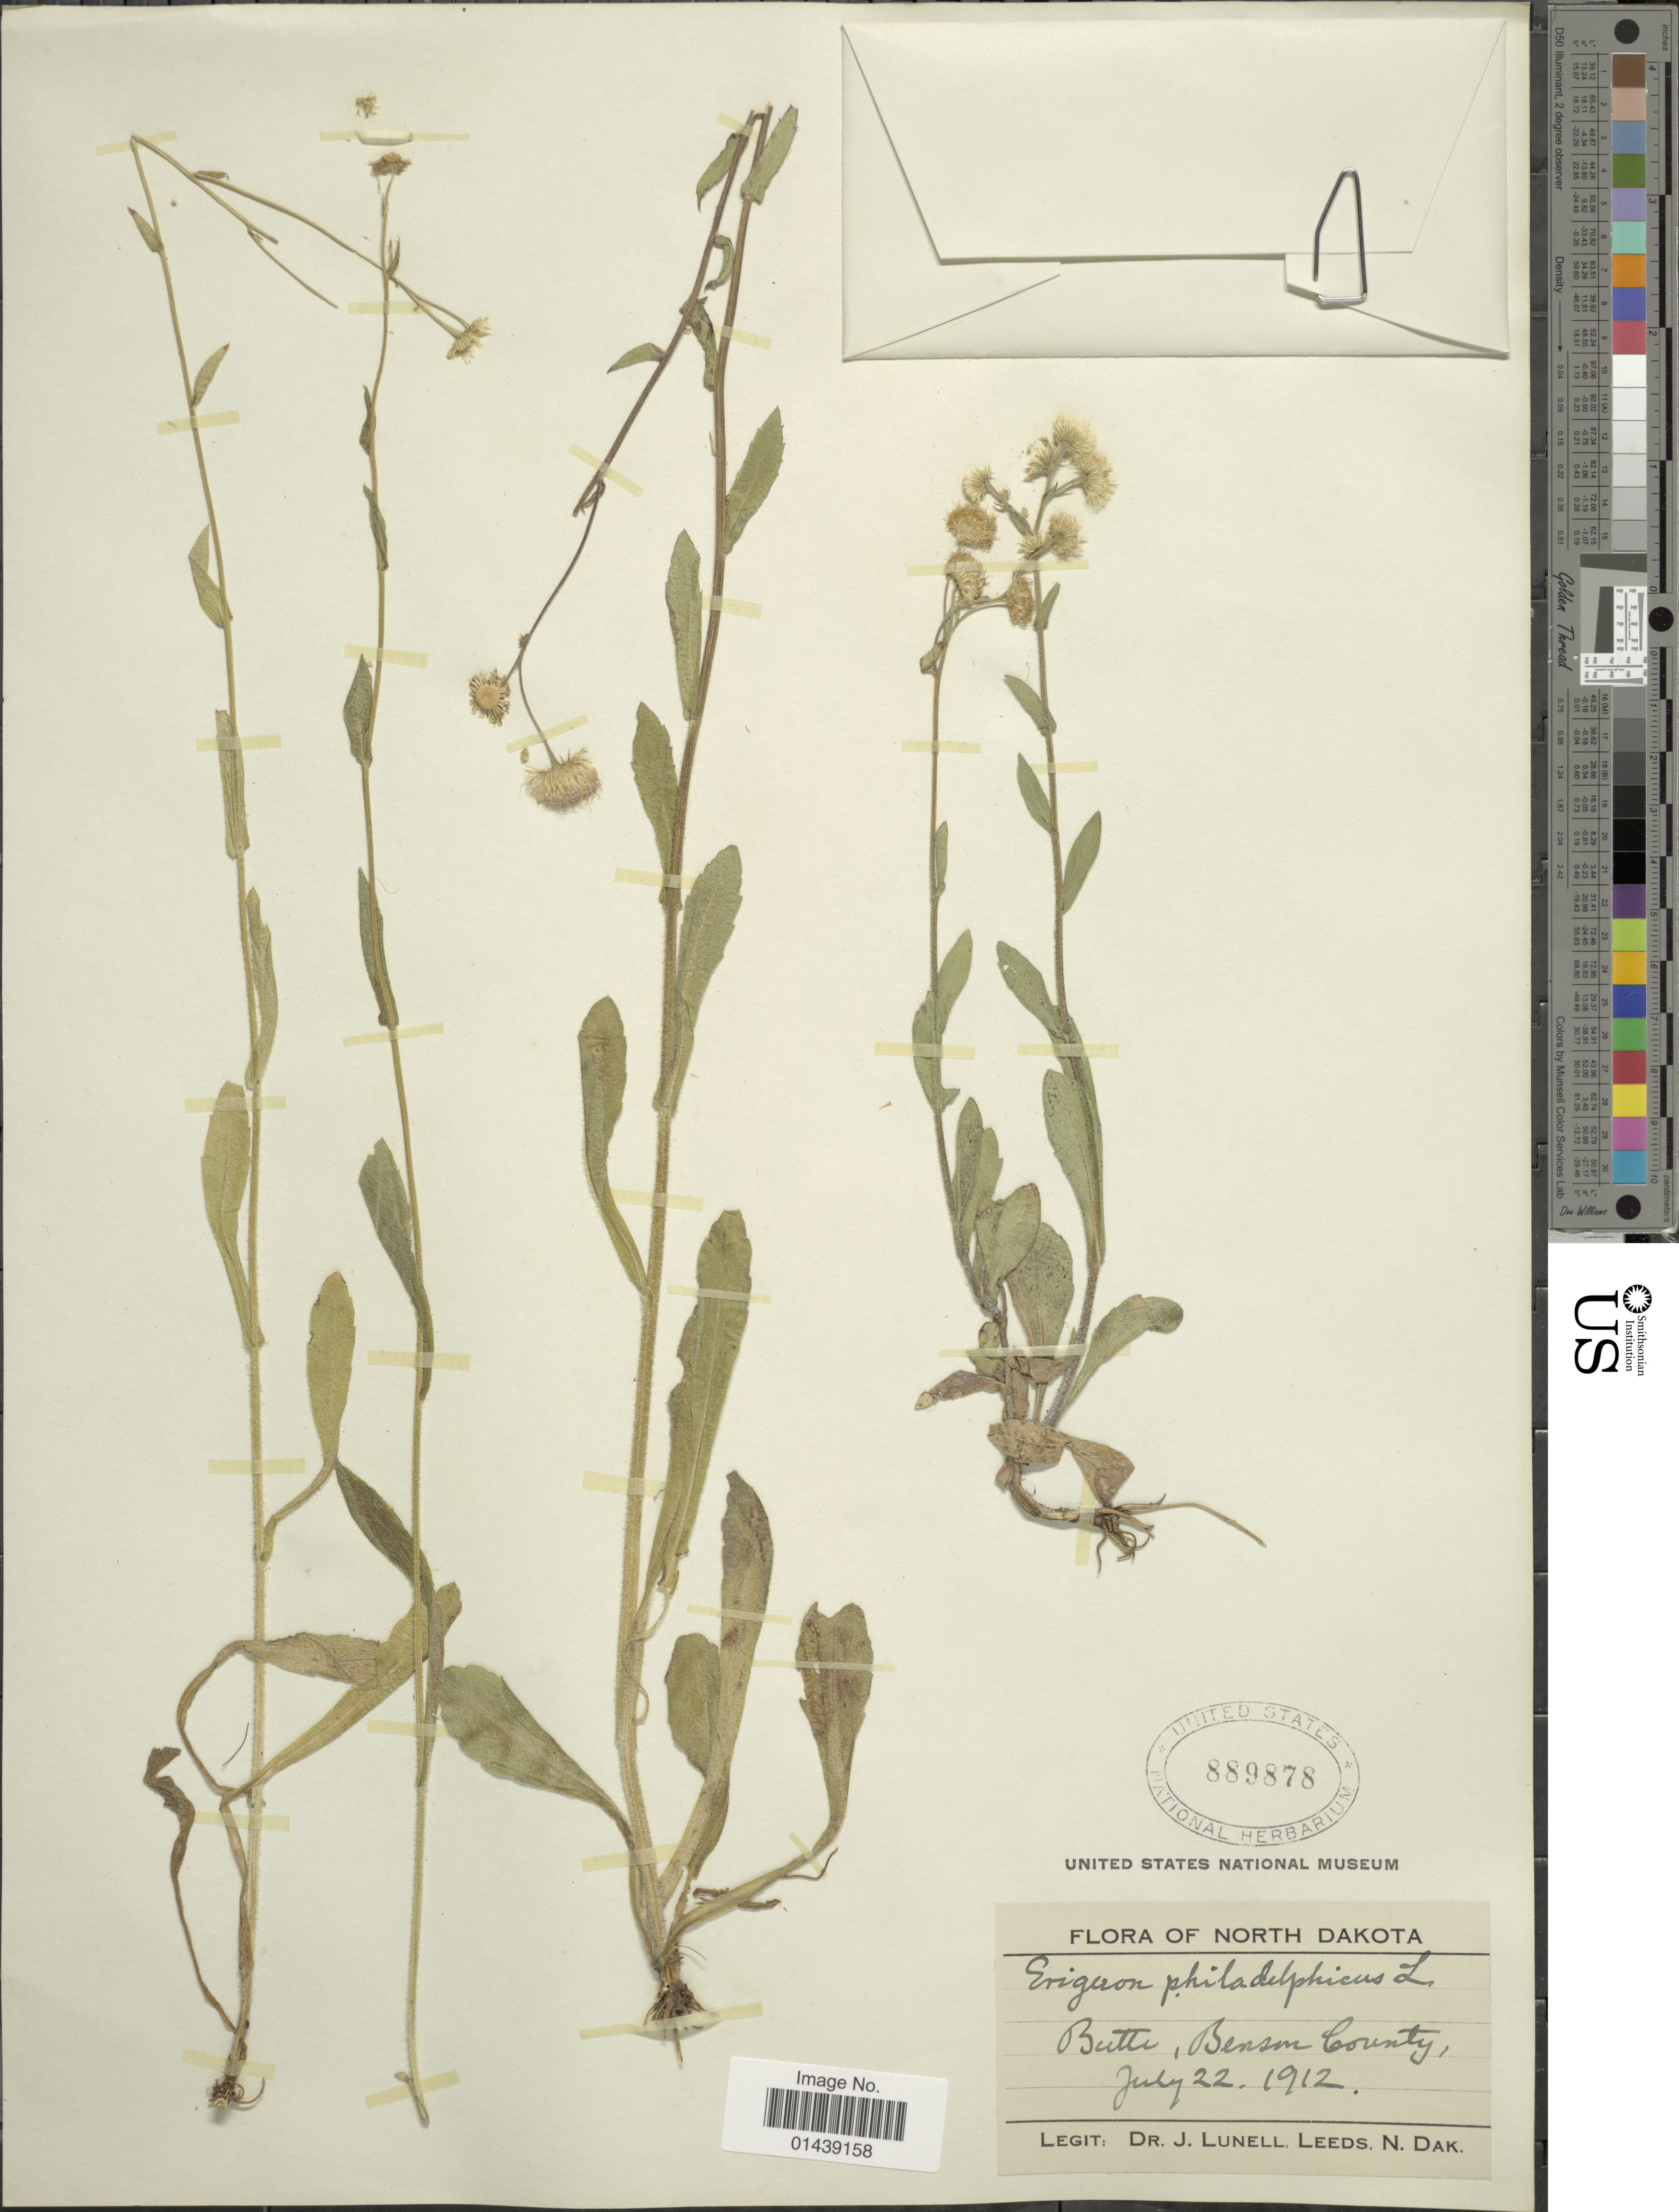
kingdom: Plantae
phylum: Tracheophyta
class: Magnoliopsida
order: Asterales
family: Asteraceae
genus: Erigeron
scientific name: Erigeron philadelphicus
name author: L.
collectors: J. Lunell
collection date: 1912-07-22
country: United States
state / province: North Dakota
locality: Butte, Benson County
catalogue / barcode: US 889878